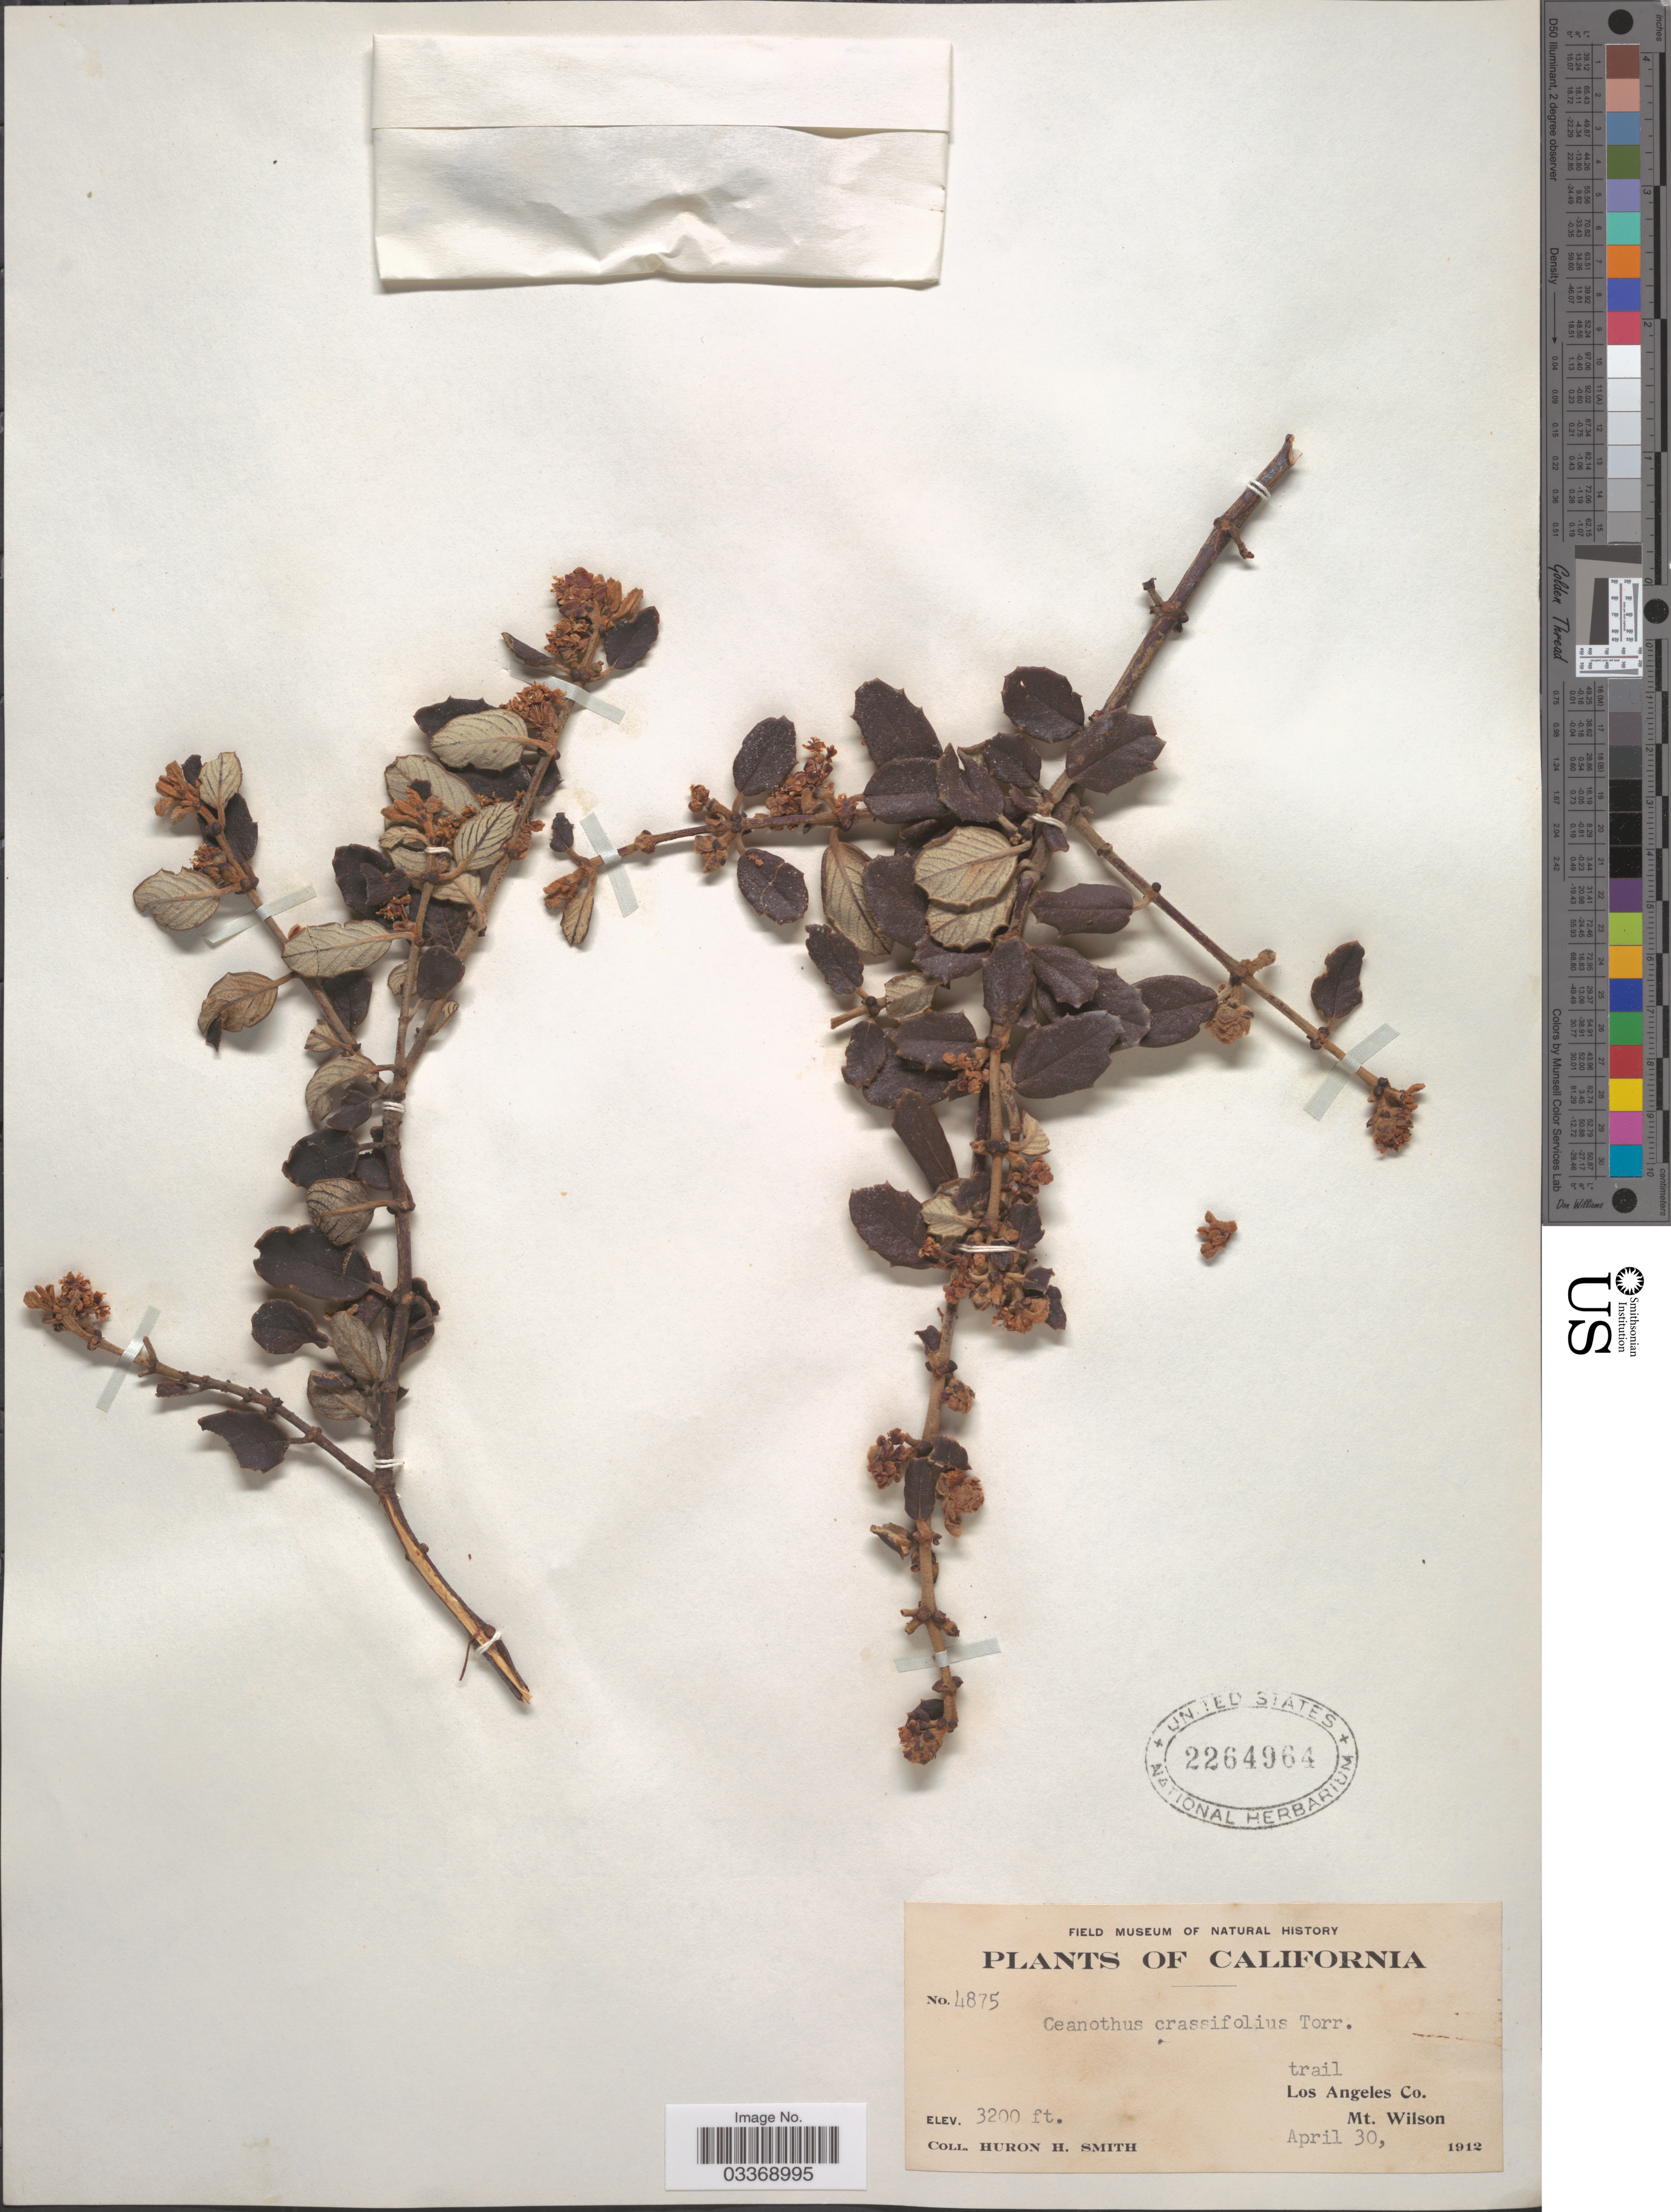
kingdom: Plantae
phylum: Tracheophyta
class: Magnoliopsida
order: Rosales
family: Rhamnaceae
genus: Ceanothus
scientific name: Ceanothus crassifolius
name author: Torr.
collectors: Huron H. Smith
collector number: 4875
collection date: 1912-04-30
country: United States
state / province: California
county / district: Los Angeles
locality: Trail Los Angeles Co. Mt. Wilson.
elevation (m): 975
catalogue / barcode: US 2264964